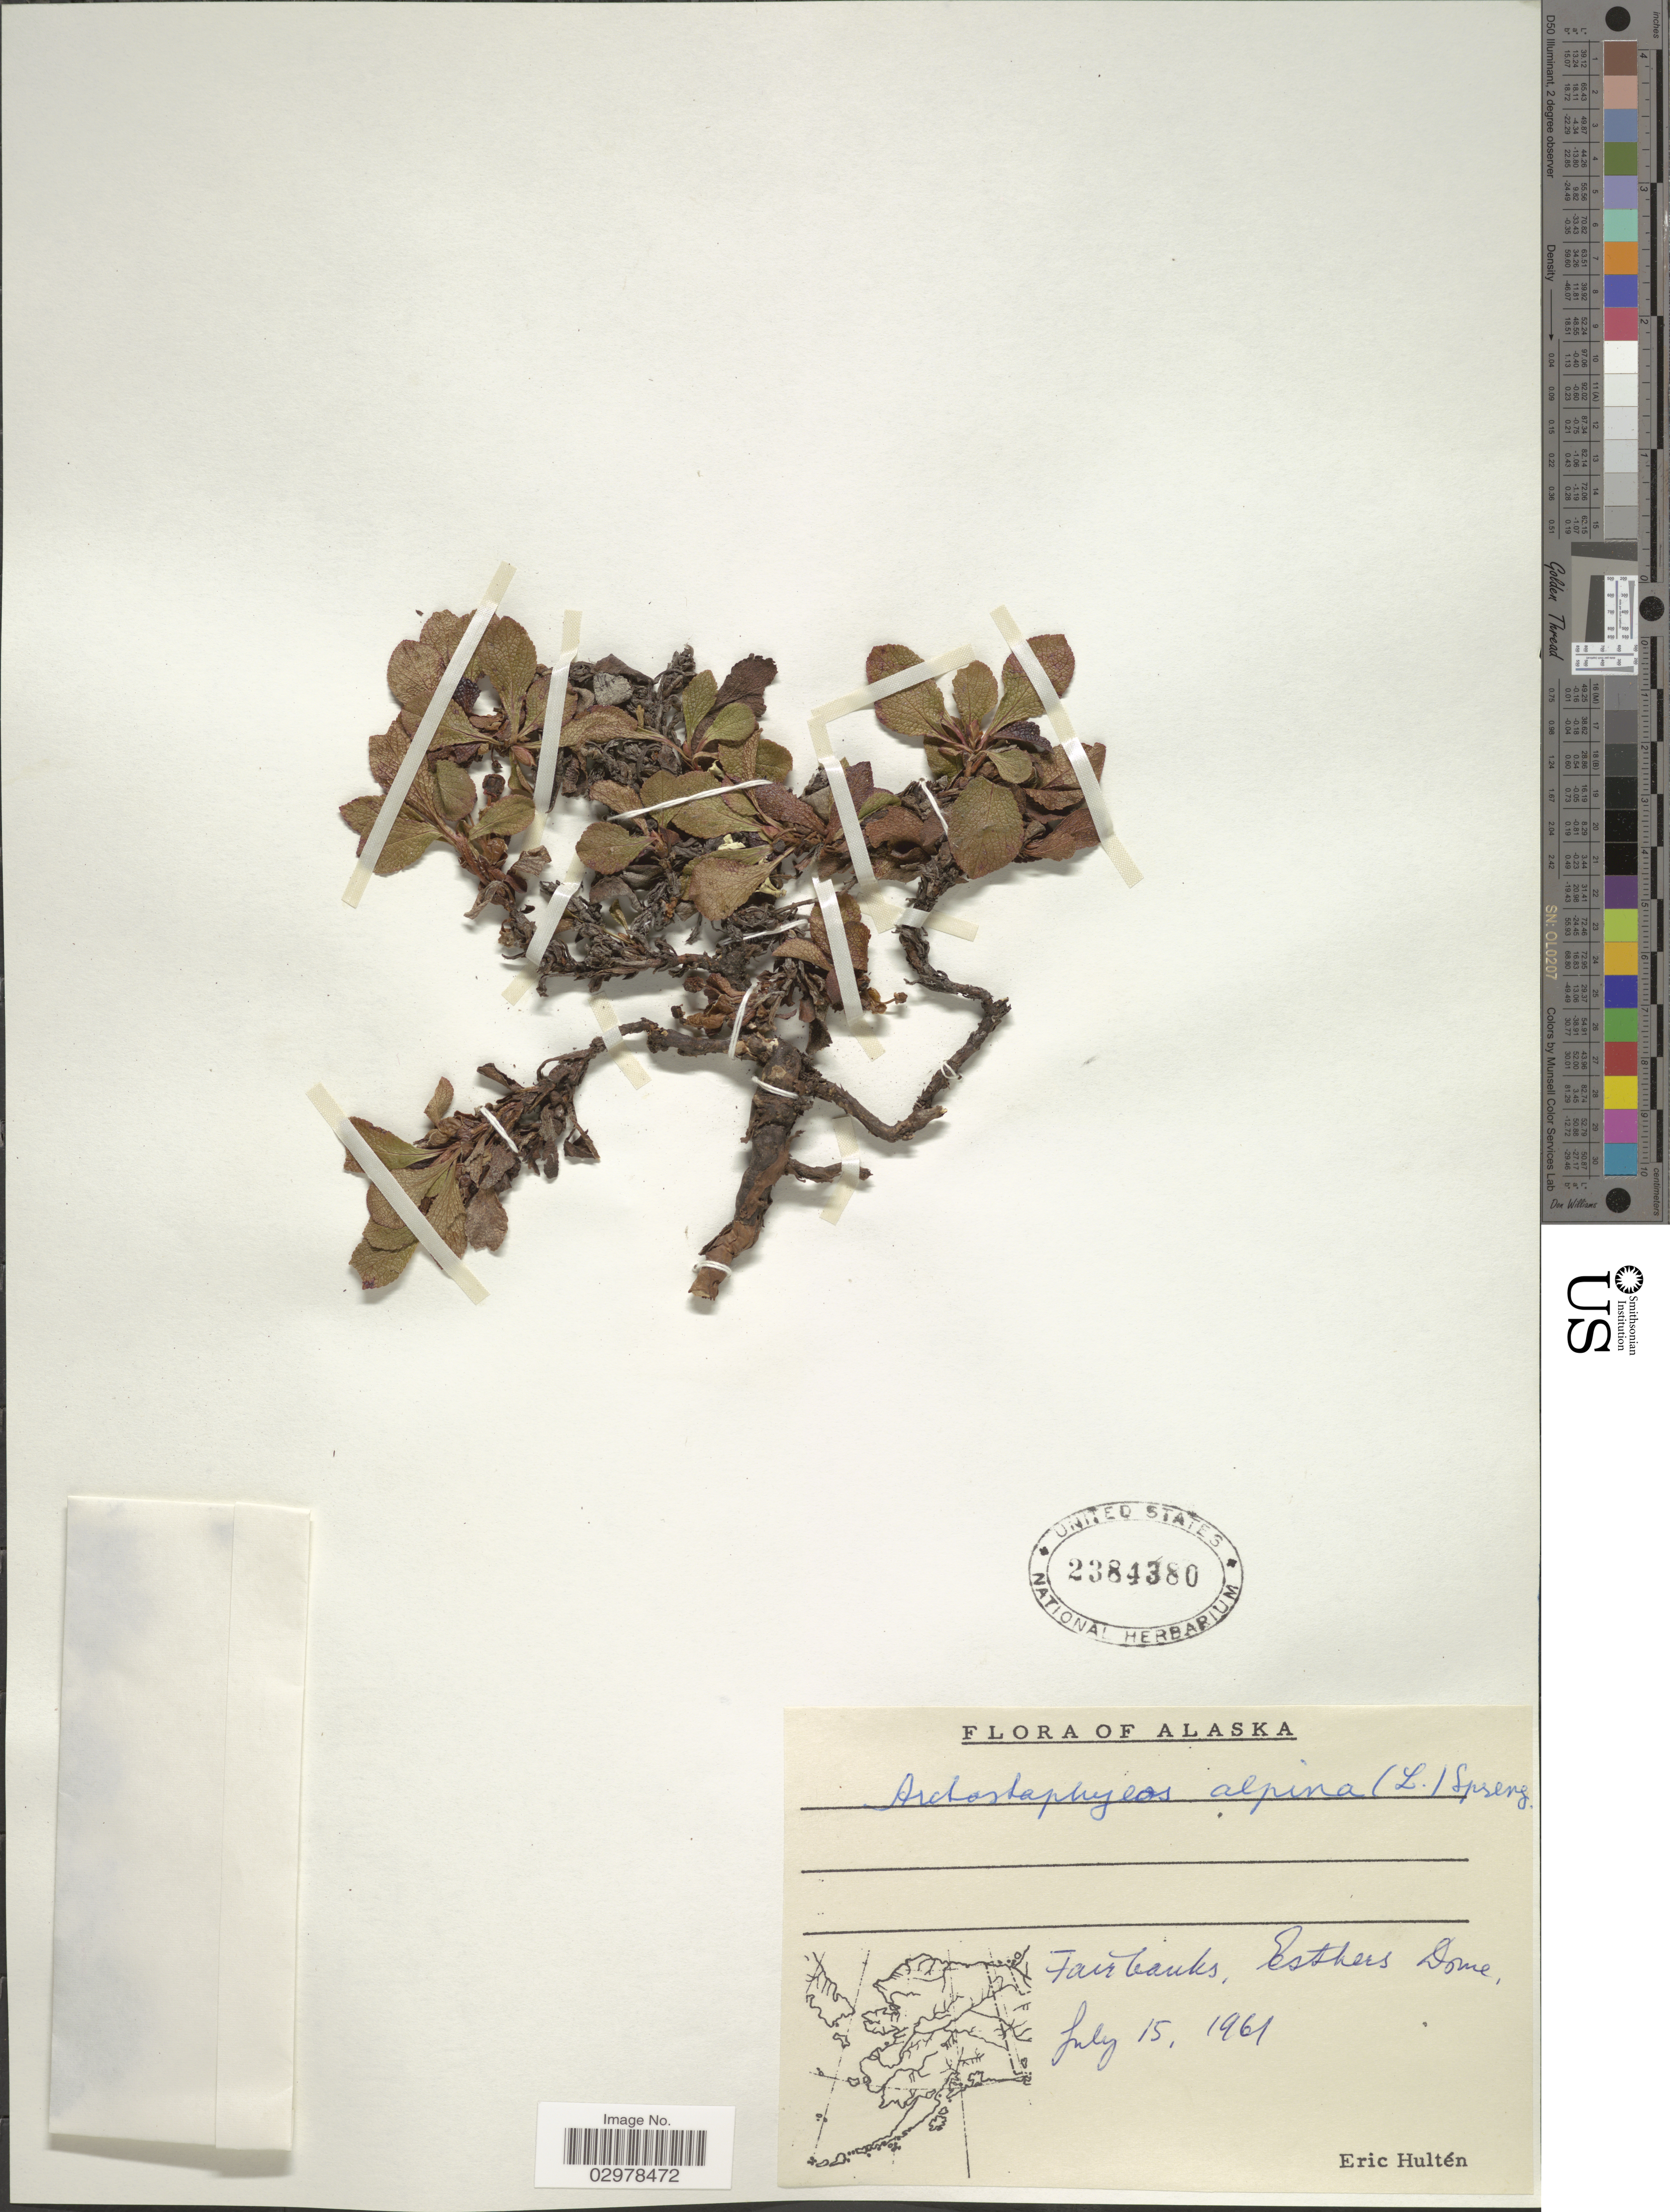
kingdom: Plantae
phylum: Tracheophyta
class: Magnoliopsida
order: Ericales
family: Ericaceae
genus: Arctostaphylos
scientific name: Arctostaphylos alpina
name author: (L.) Spreng.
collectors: E. G. Hultén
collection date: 1961-07-15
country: United States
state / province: Alaska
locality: Fairbanks, Esthers Dome.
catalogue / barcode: US 2384380